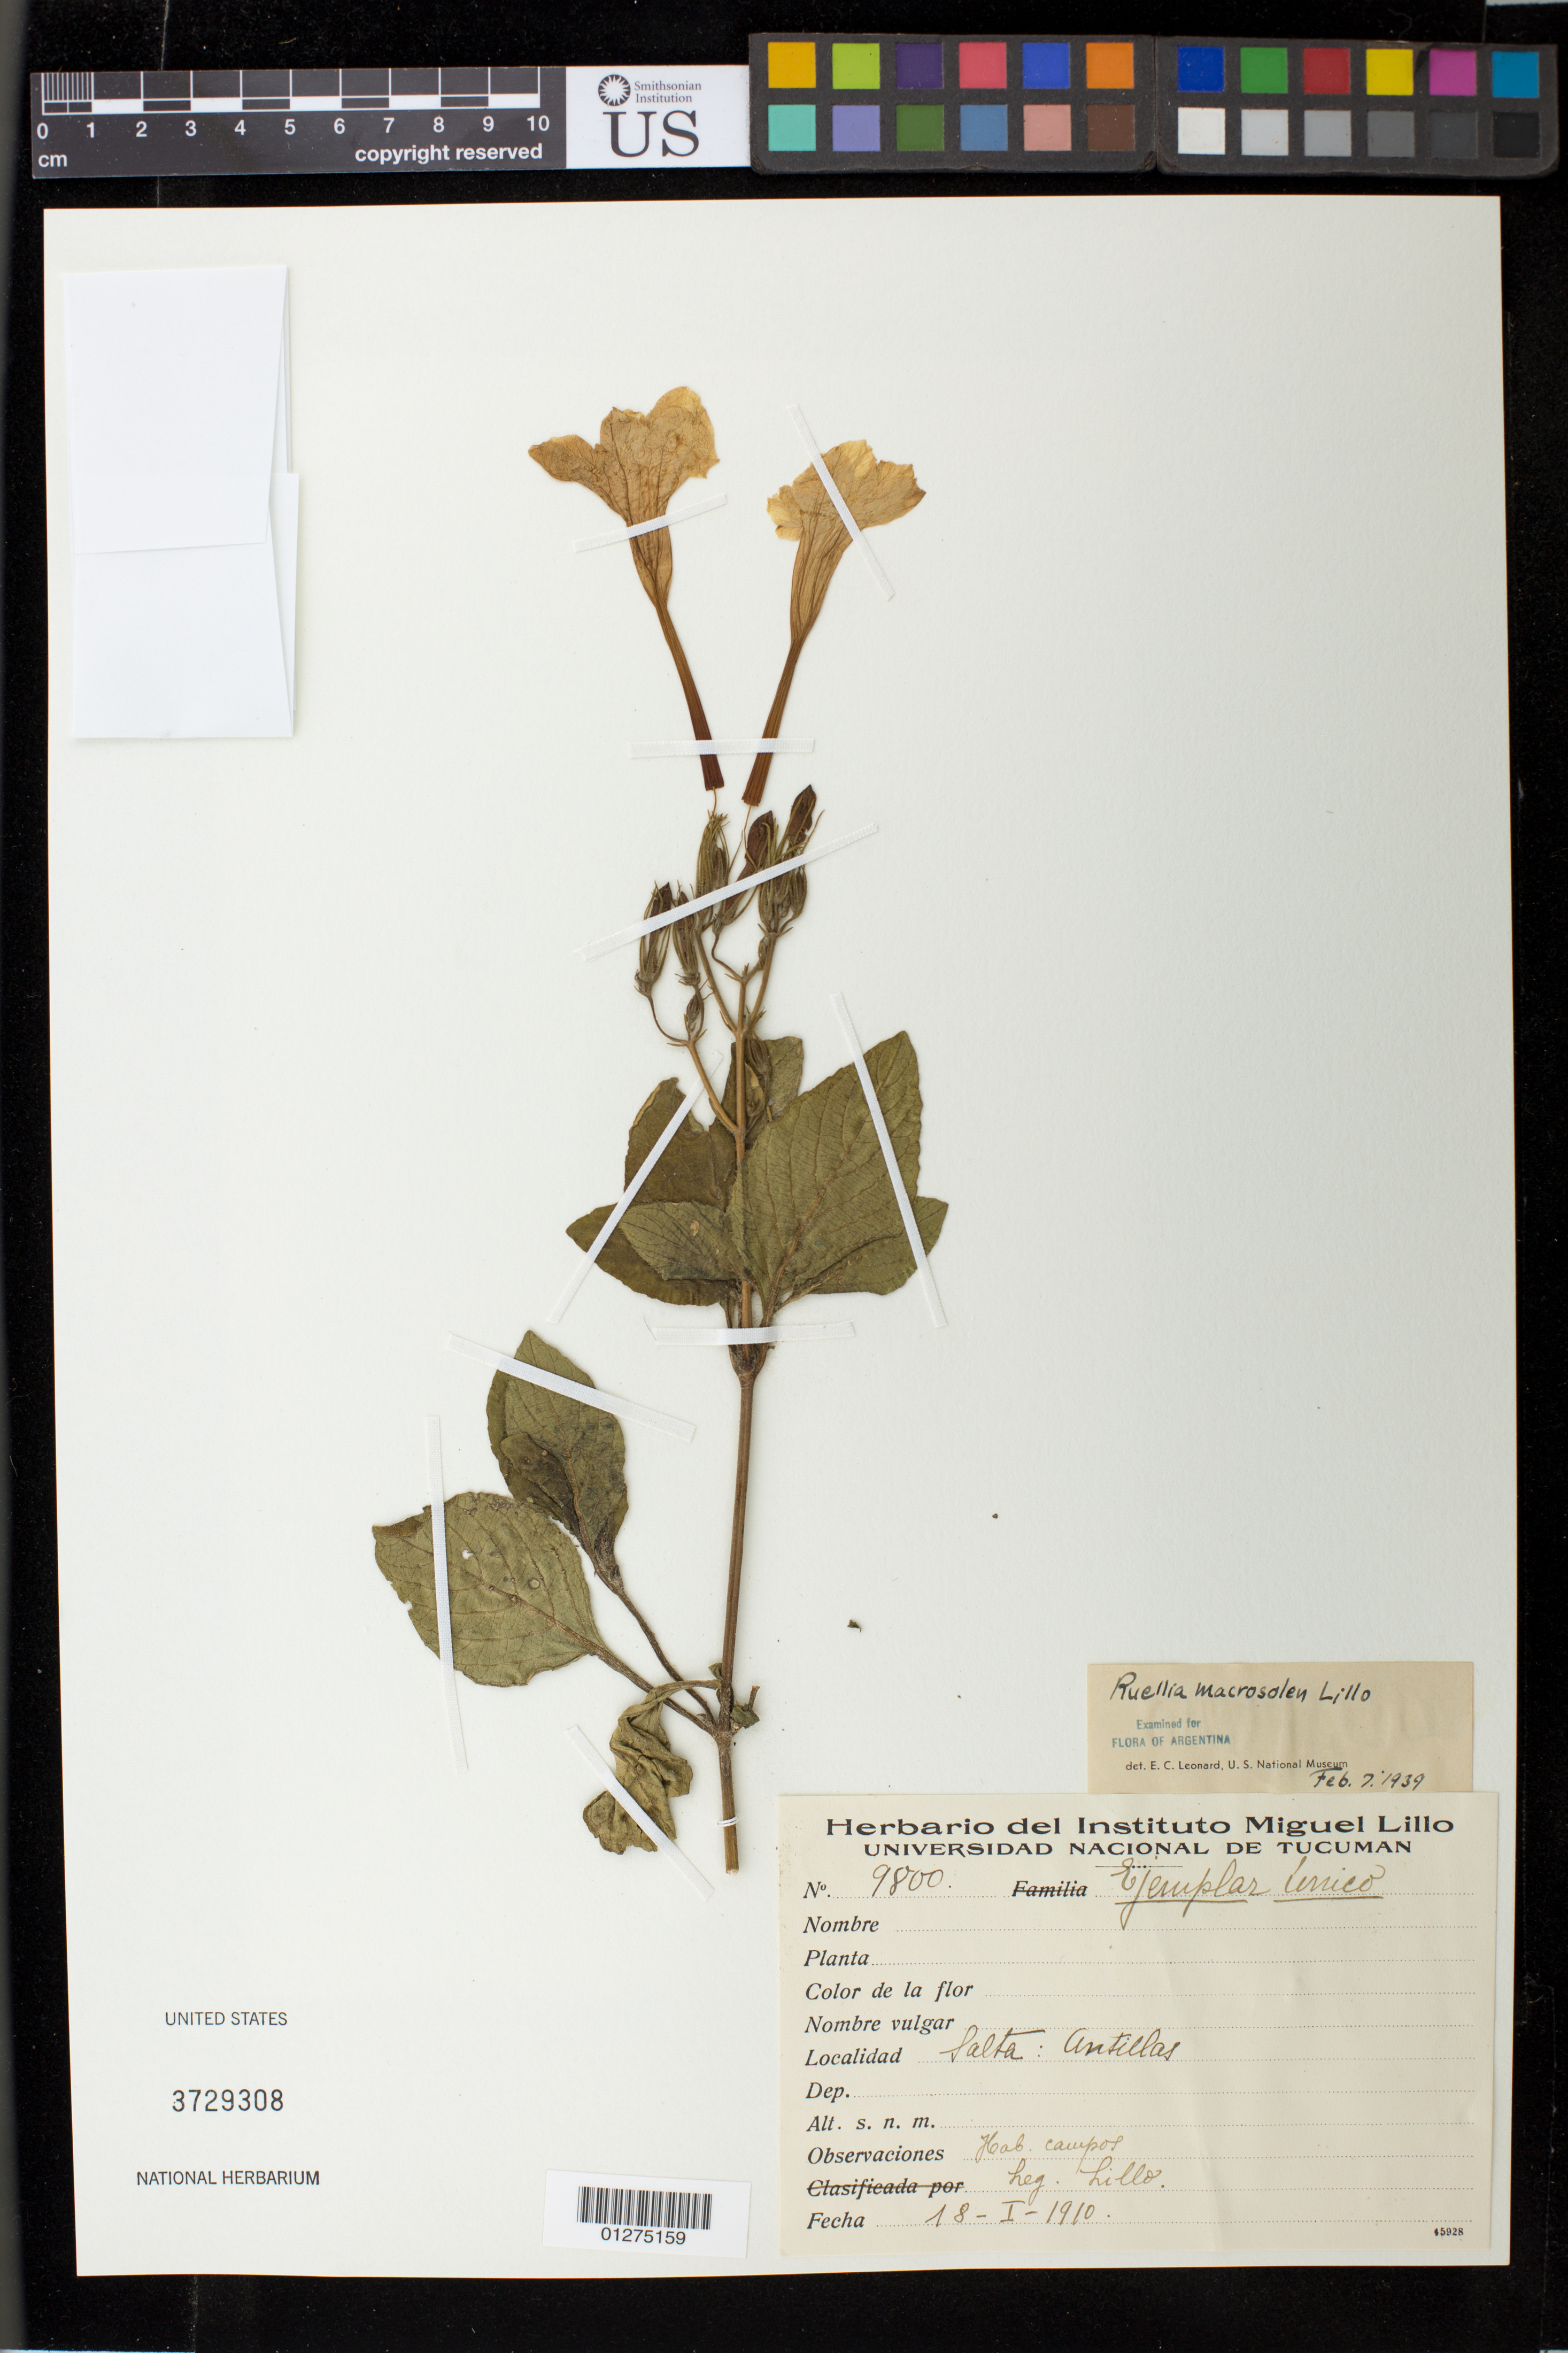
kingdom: Plantae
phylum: Tracheophyta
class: Magnoliopsida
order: Lamiales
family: Acanthaceae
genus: Ruellia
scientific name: Ruellia macrosolen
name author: Lillo ex C. Ezcurra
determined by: Leonard, Emery C., (US)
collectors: M. Lillo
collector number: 9800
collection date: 1910-01-18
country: Argentina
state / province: Salta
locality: Antillas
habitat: hab. campos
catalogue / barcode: US 3729308